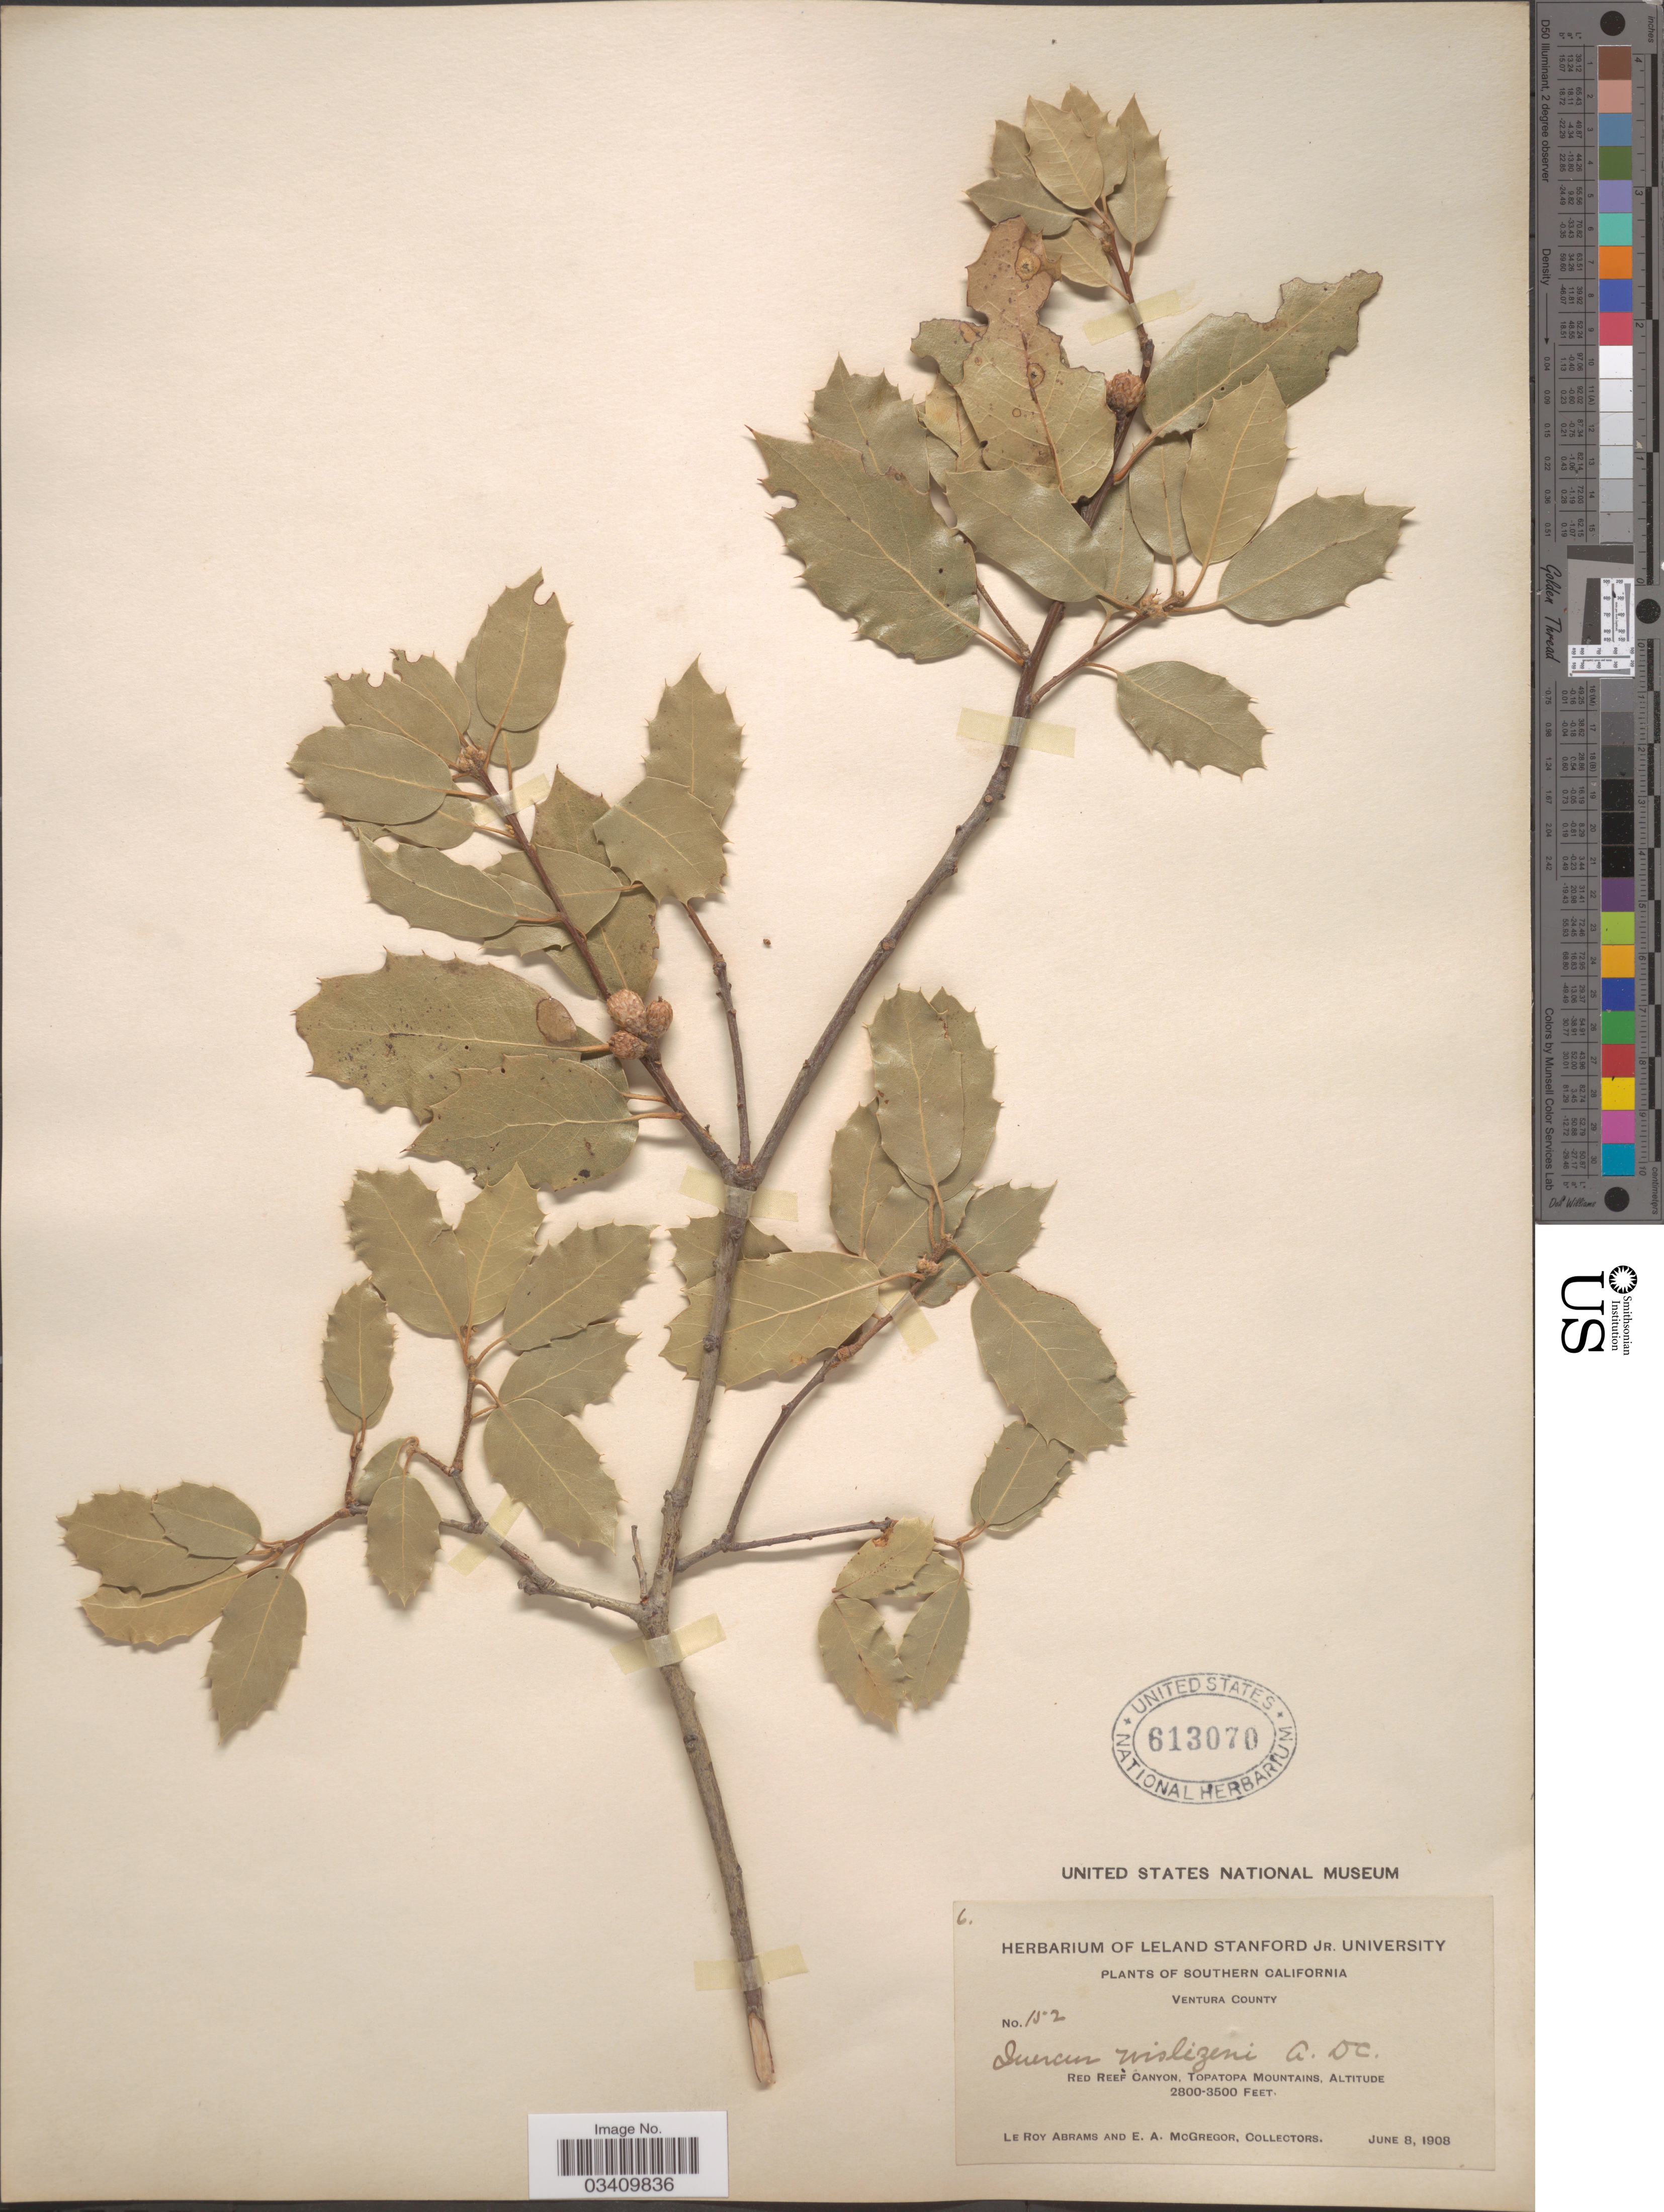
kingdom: Plantae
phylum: Tracheophyta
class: Magnoliopsida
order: Fagales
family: Fagaceae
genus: Quercus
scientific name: Quercus wislizeni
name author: A. DC.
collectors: L. Abrams & E. A. McGregor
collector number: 152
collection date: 1908-06-08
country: United States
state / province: California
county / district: Ventura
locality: Southern California. Ventura County. Red Reef Canyon, Topatopa Mountains.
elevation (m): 853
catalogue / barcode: US 613070